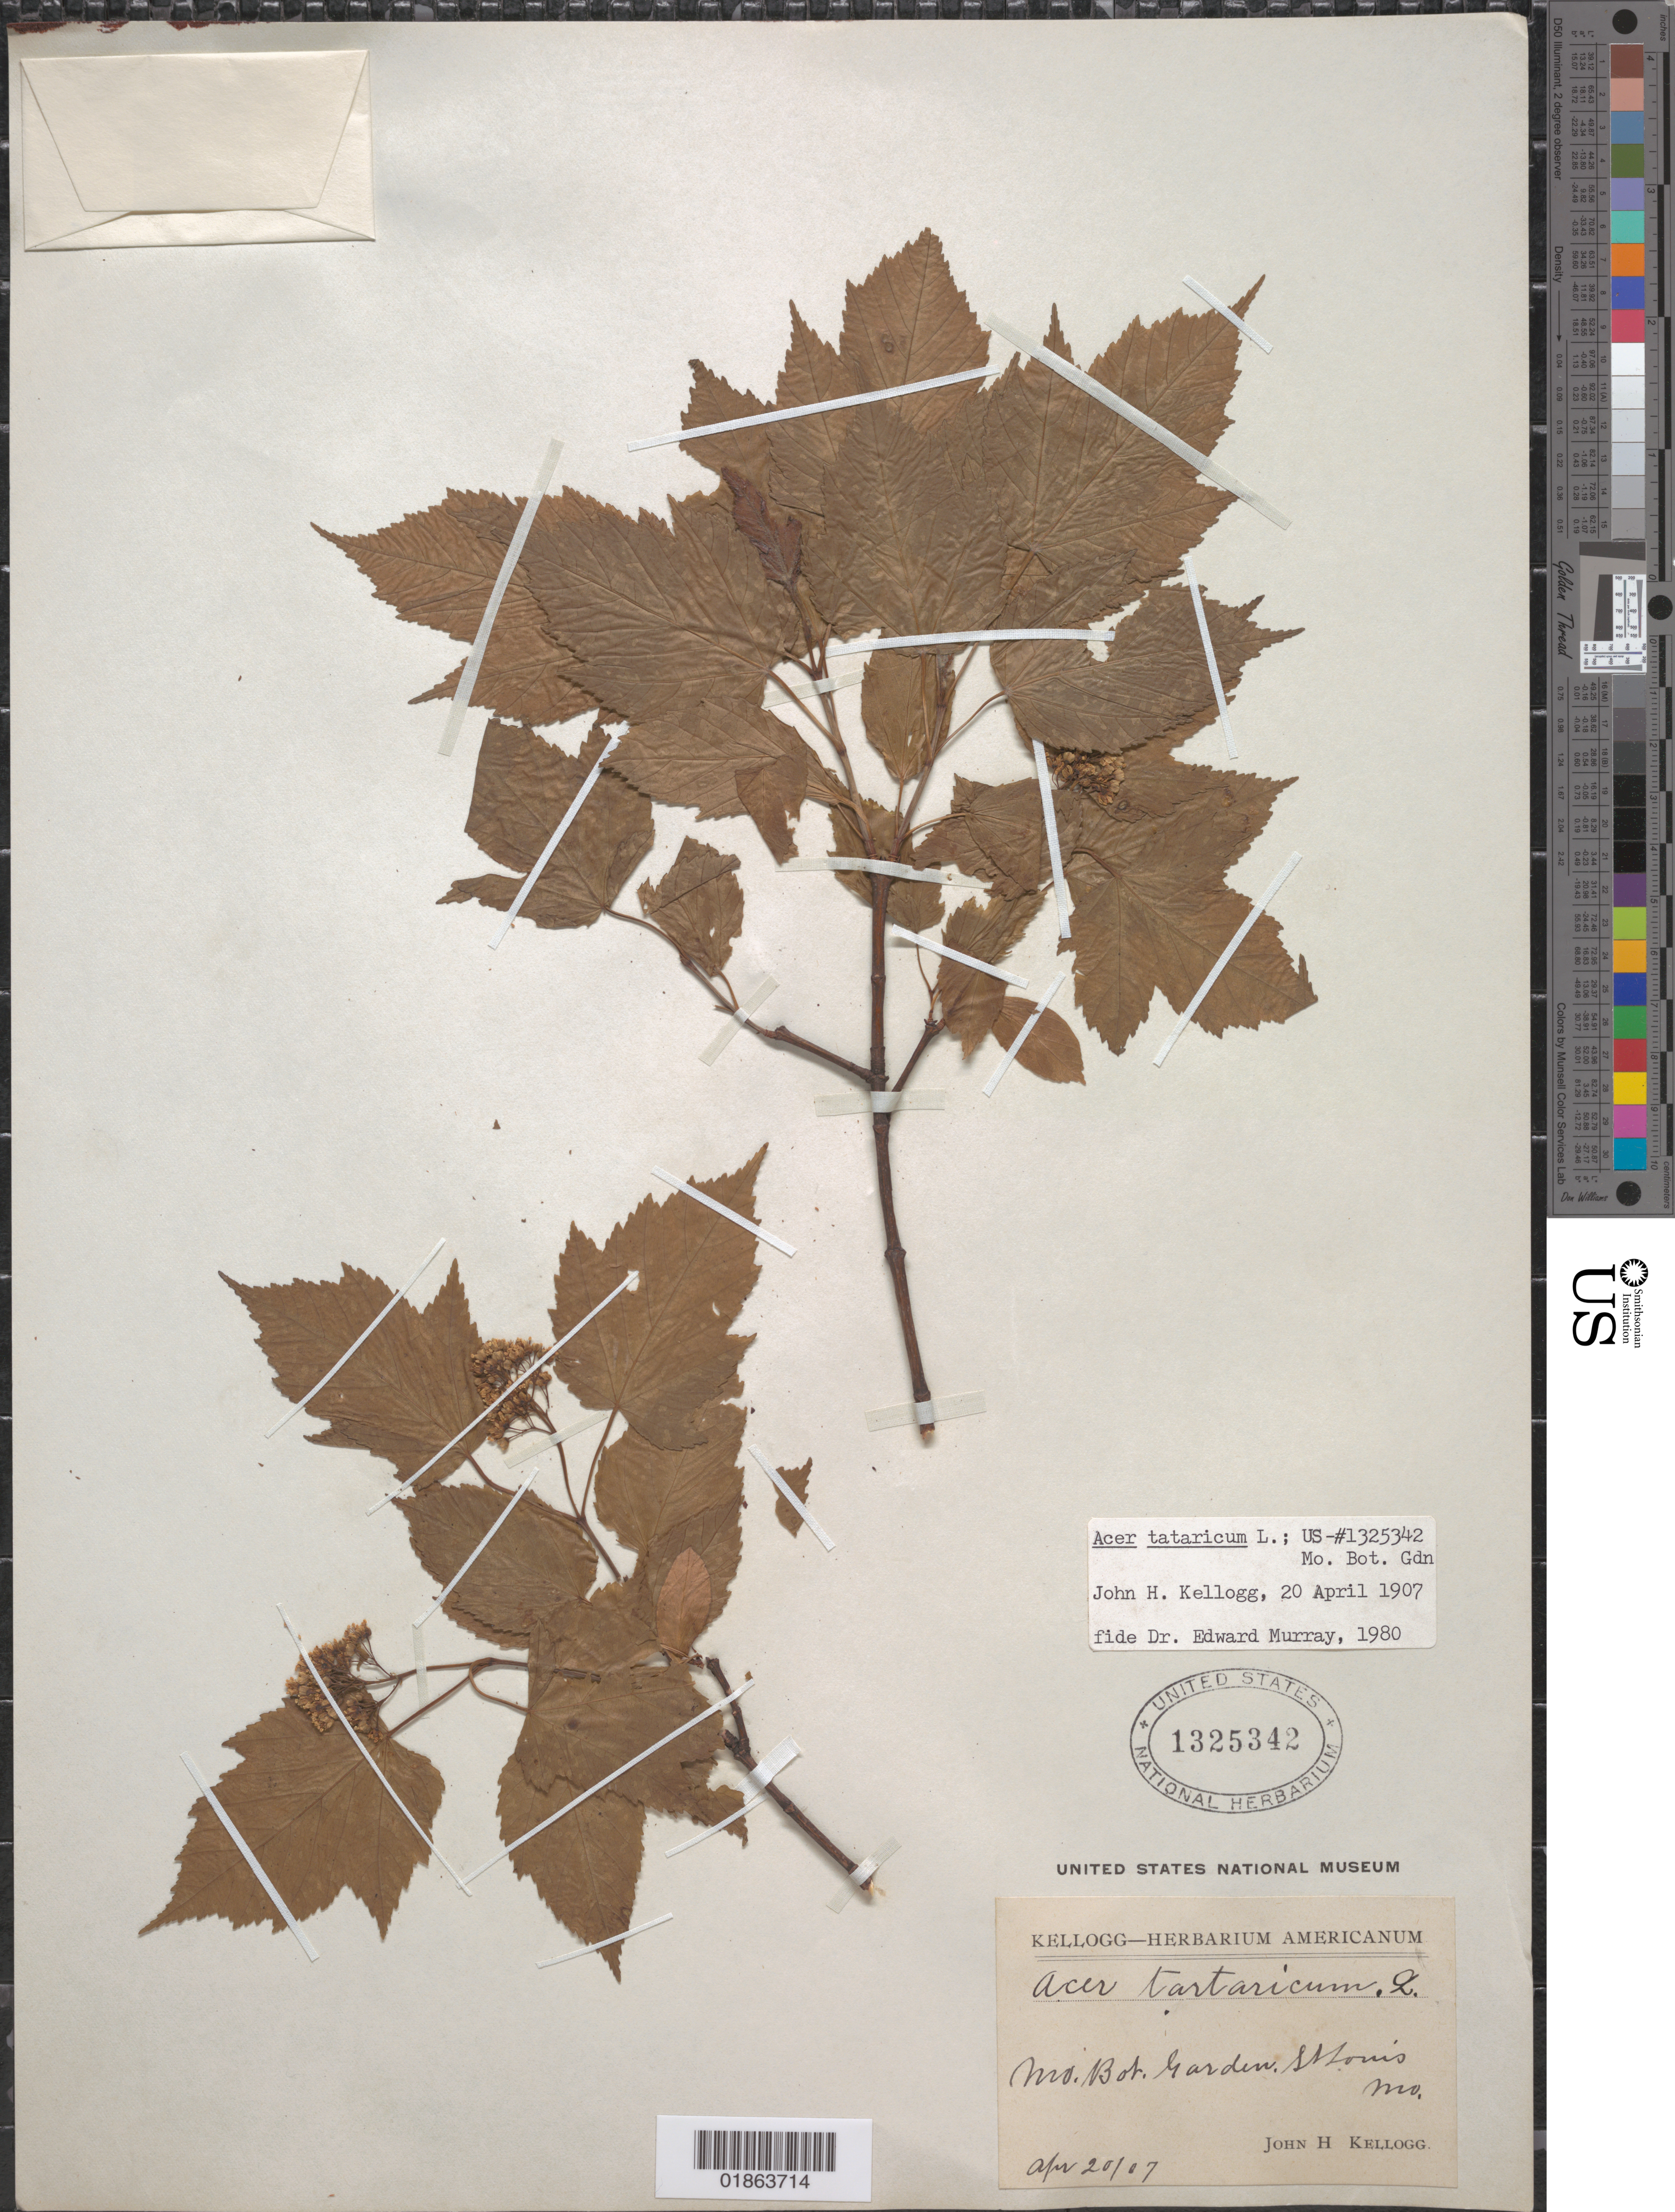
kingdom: Plantae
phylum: Tracheophyta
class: Magnoliopsida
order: Sapindales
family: Sapindaceae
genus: Acer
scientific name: Acer tataricum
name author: L.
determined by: Murray, Edward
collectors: J. H. Kellogg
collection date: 1907-04-20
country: United States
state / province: Missouri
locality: St. Louis. Missouri Botanical Garden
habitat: Cultivated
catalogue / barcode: US 1325342